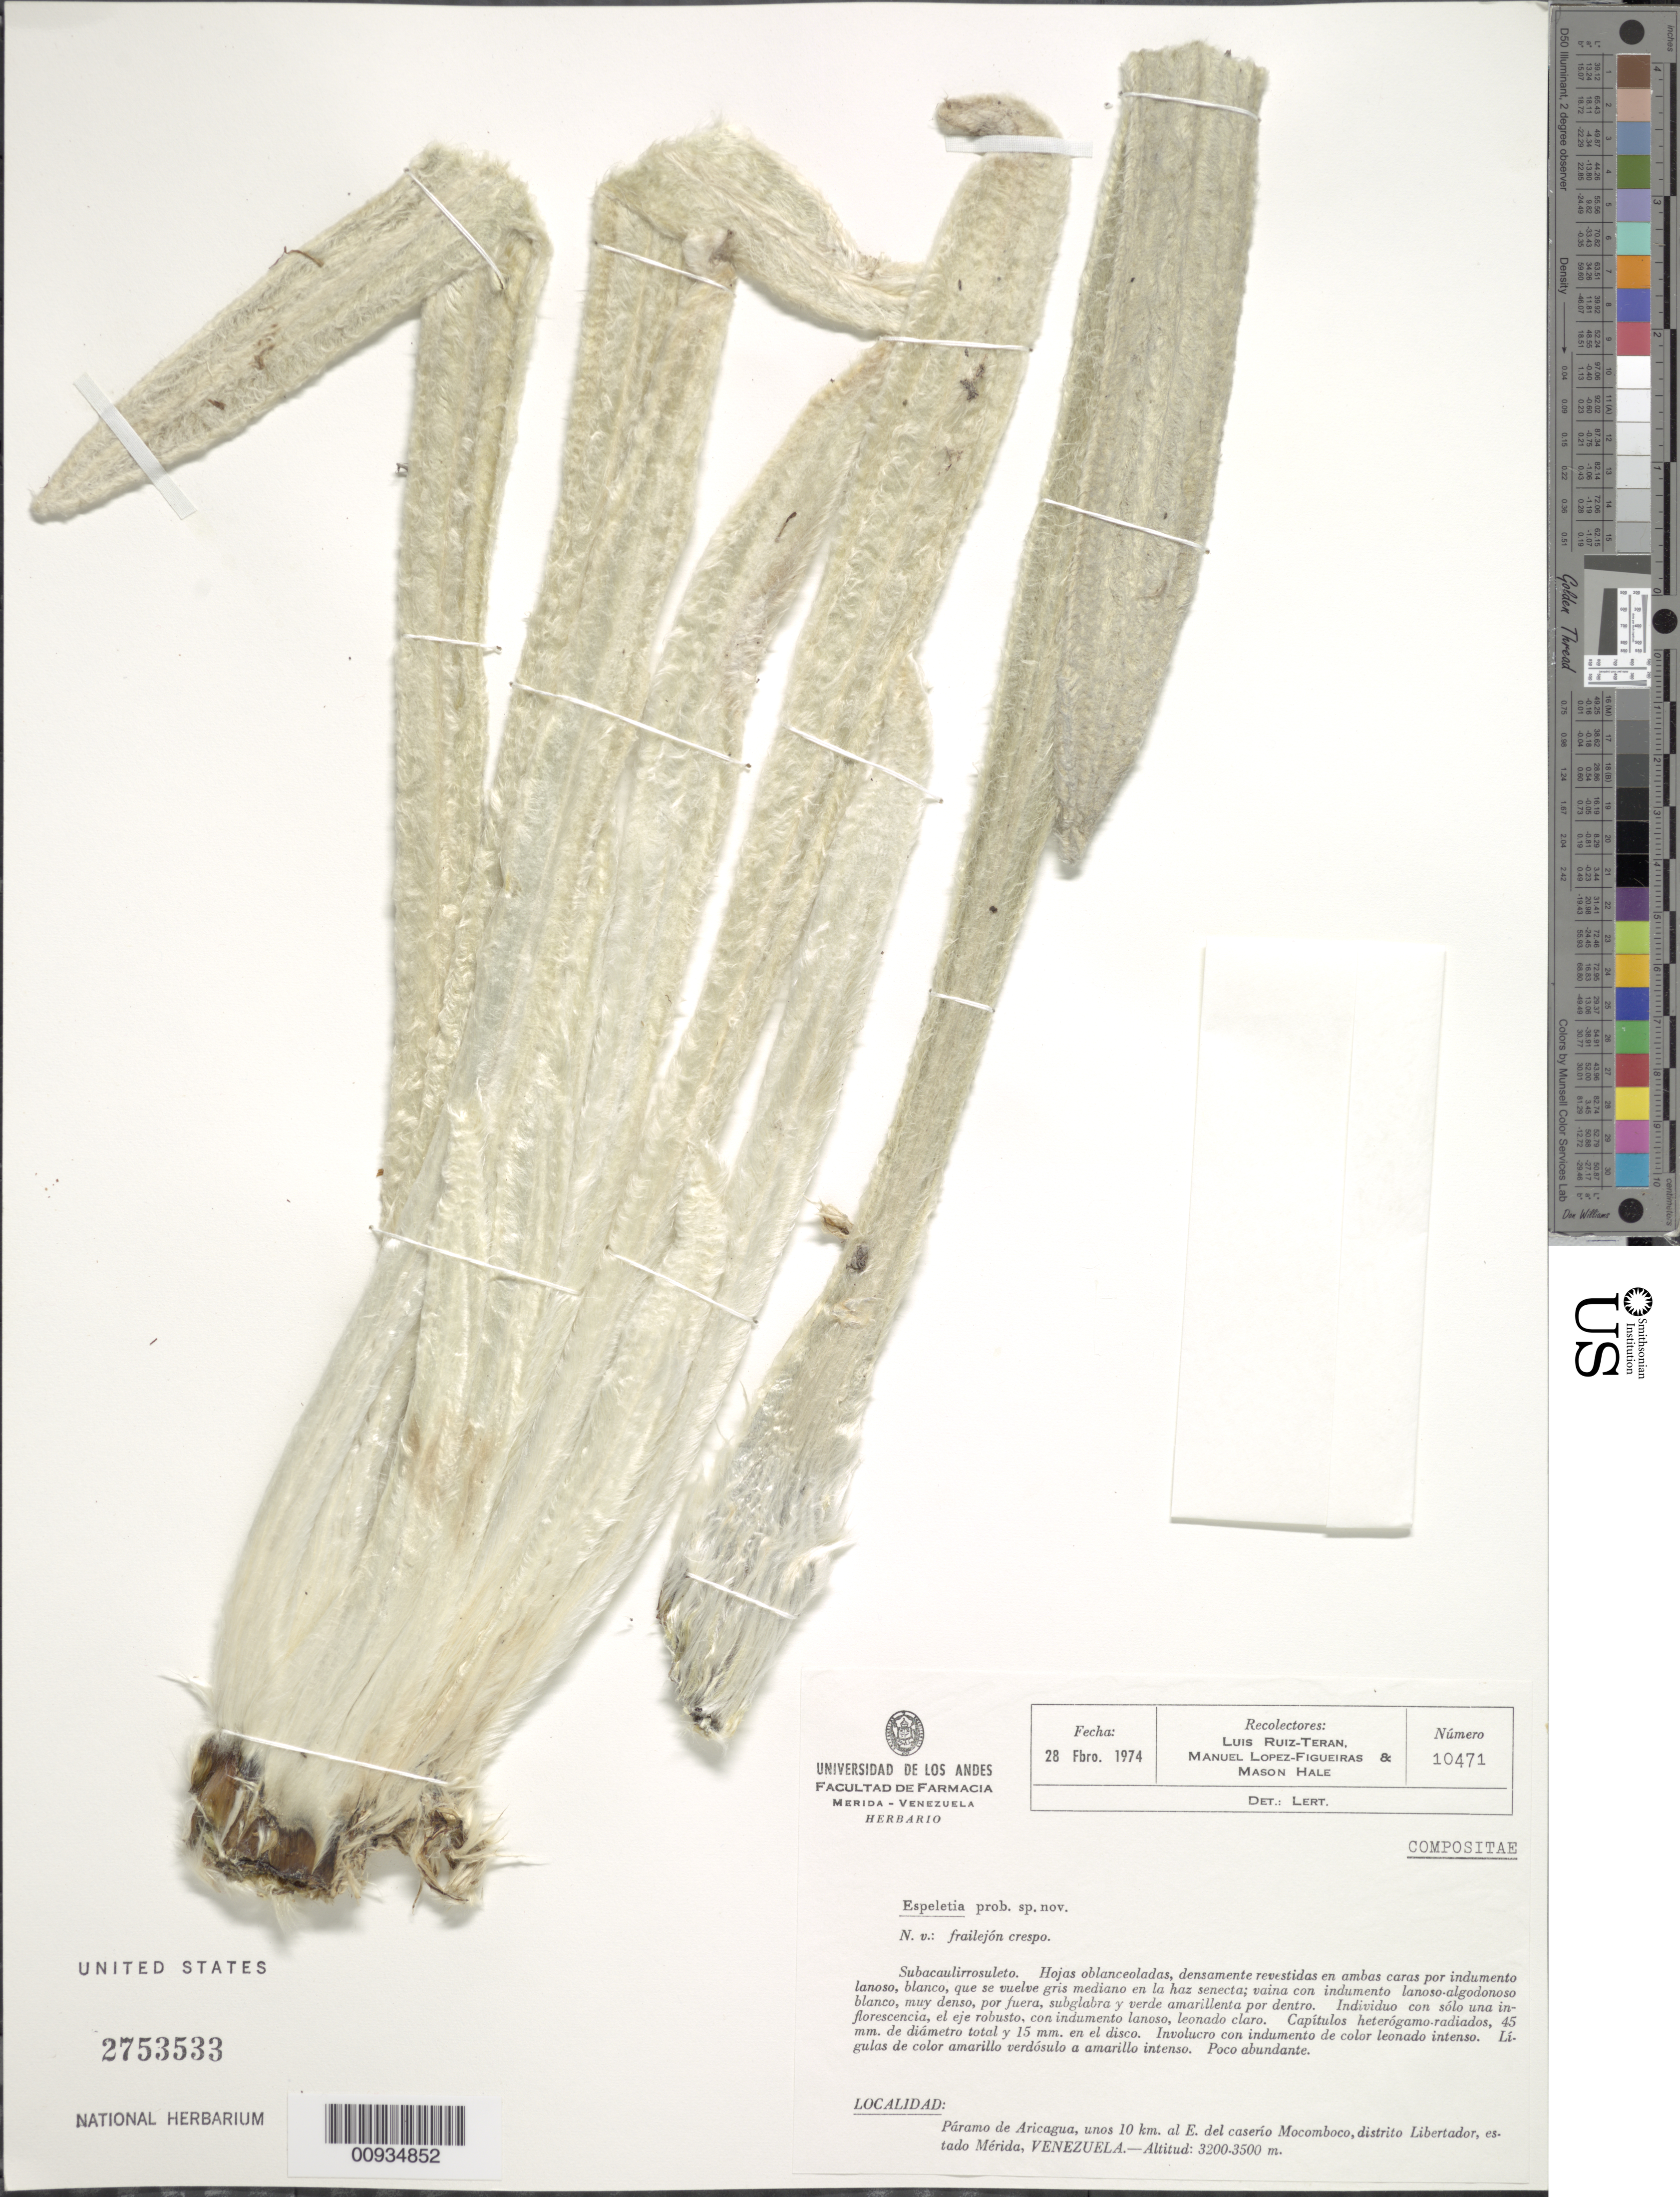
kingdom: Plantae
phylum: Tracheophyta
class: Magnoliopsida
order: Asterales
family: Asteraceae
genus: Espeletiopsis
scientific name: Espeletiopsis pozoensis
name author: (Cuatrec.) Cuatrec.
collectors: L. Teran, M. López Figueiras & M. Hale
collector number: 10471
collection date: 1974-02-28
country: Venezuela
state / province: Mérida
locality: Paramo de Aricagua, unos 10 km al E del caserio Mocomboco, Distrito Libertador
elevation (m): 3200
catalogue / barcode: US 2753533